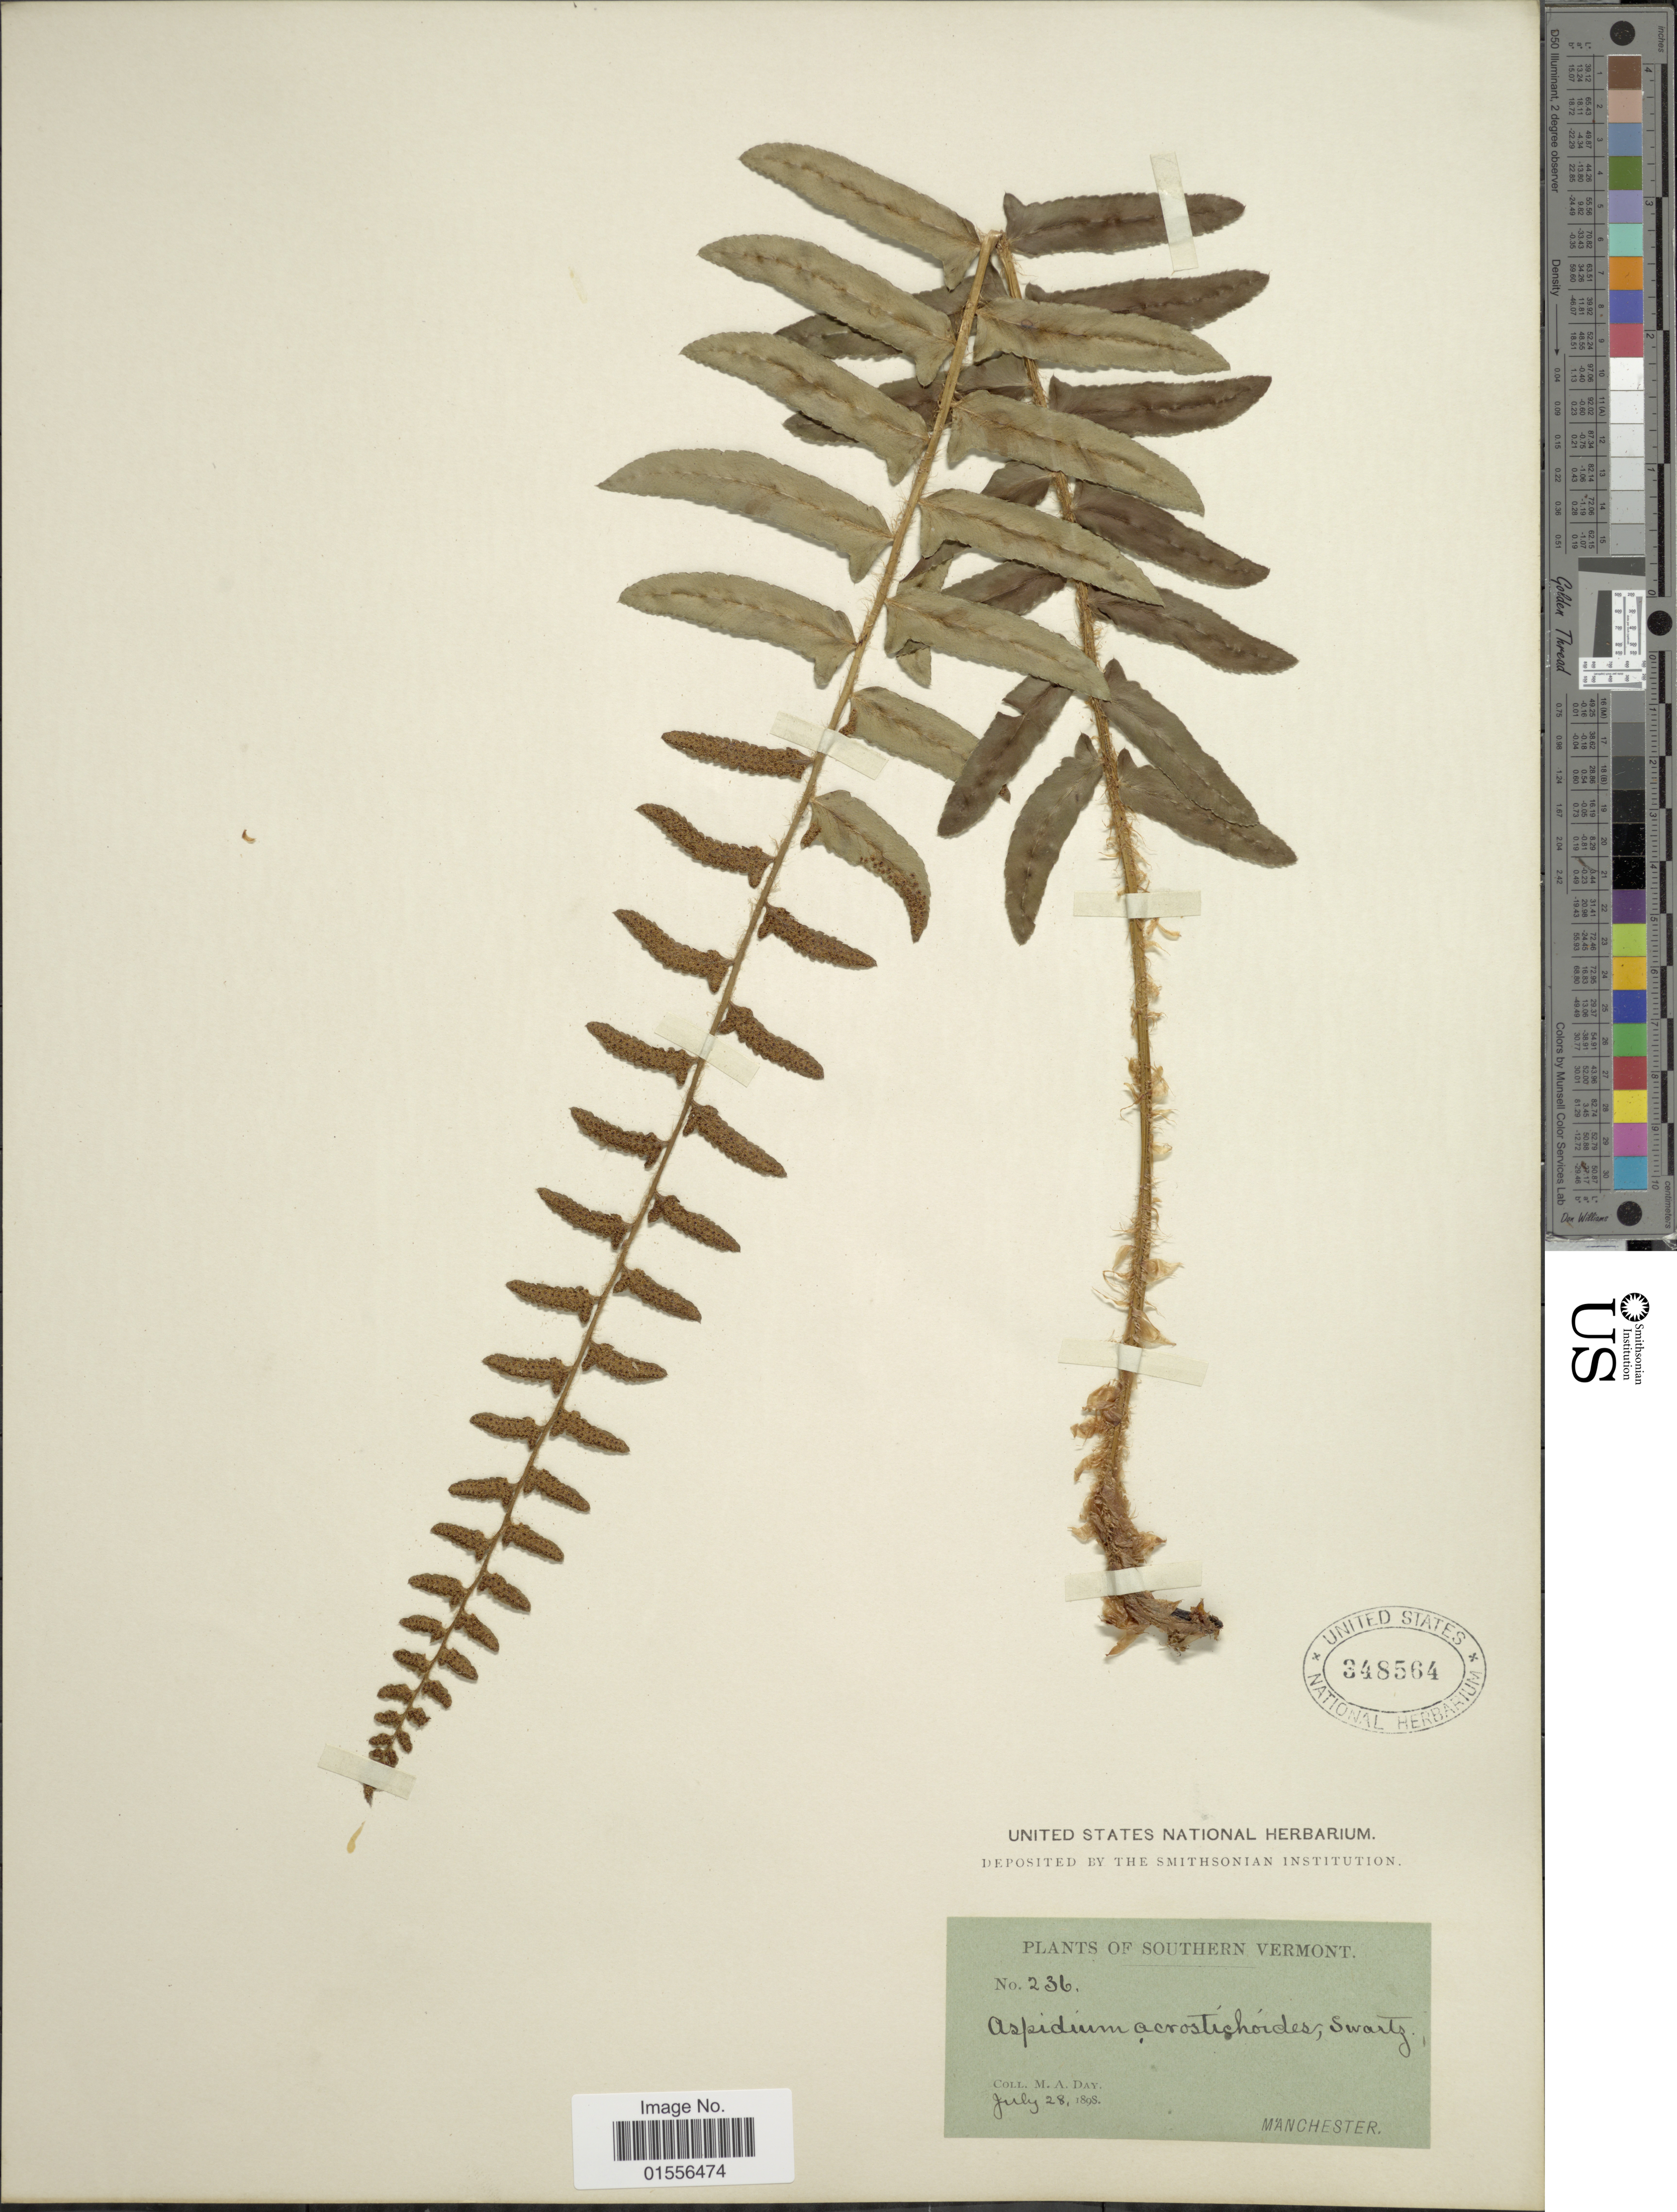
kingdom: Plantae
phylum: Tracheophyta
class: Polypodiopsida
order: Polypodiales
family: Dryopteridaceae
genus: Polystichum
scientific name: Polystichum acrostichoides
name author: (Michx.) Schott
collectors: M. Day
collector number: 236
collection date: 1898-07-28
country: United States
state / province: Vermont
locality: Southern Vermont, Manchester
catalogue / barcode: US 348564